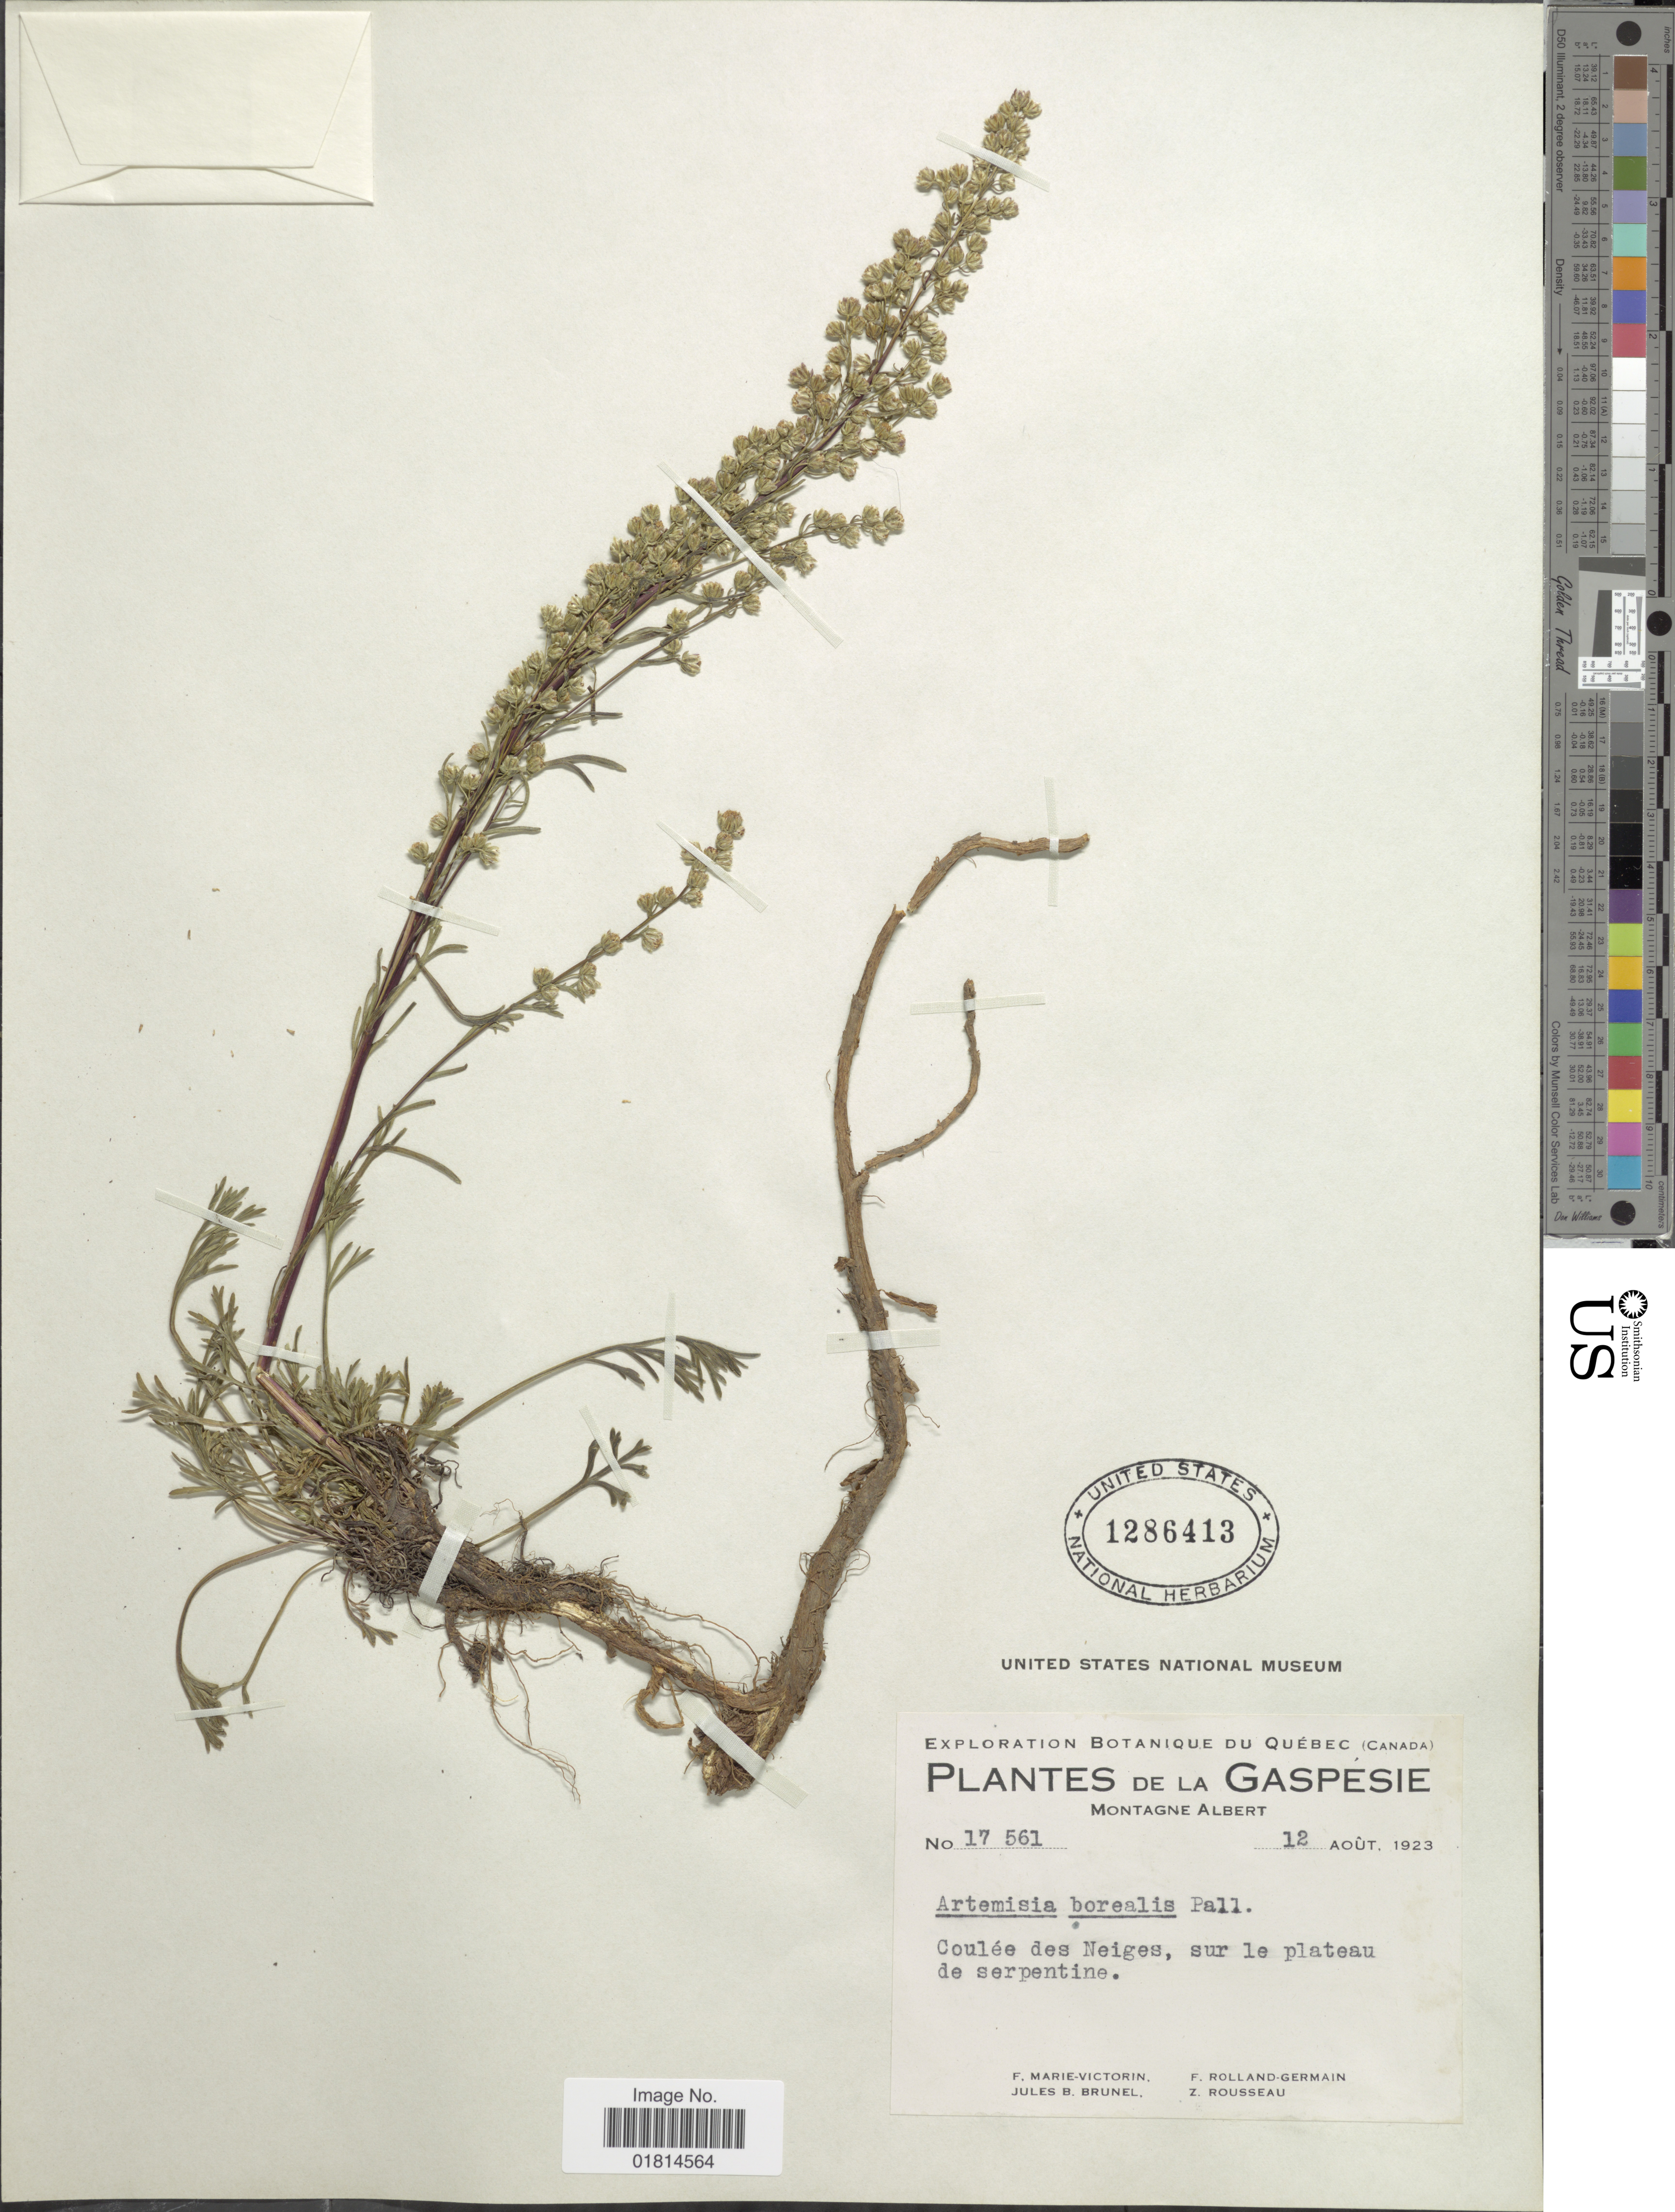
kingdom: Plantae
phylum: Tracheophyta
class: Magnoliopsida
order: Asterales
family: Asteraceae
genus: Artemisia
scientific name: Artemisia borealis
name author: Pall.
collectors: F. Marie-Victorin, Rolland-Germain, J. Brunel & Z. Rousseau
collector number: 17561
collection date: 1923-08-12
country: Canada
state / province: Quebec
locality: Gaspésie. Montagne Albert. Coulée des Neiges, sur le plateau de serpentine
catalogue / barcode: US 1286413